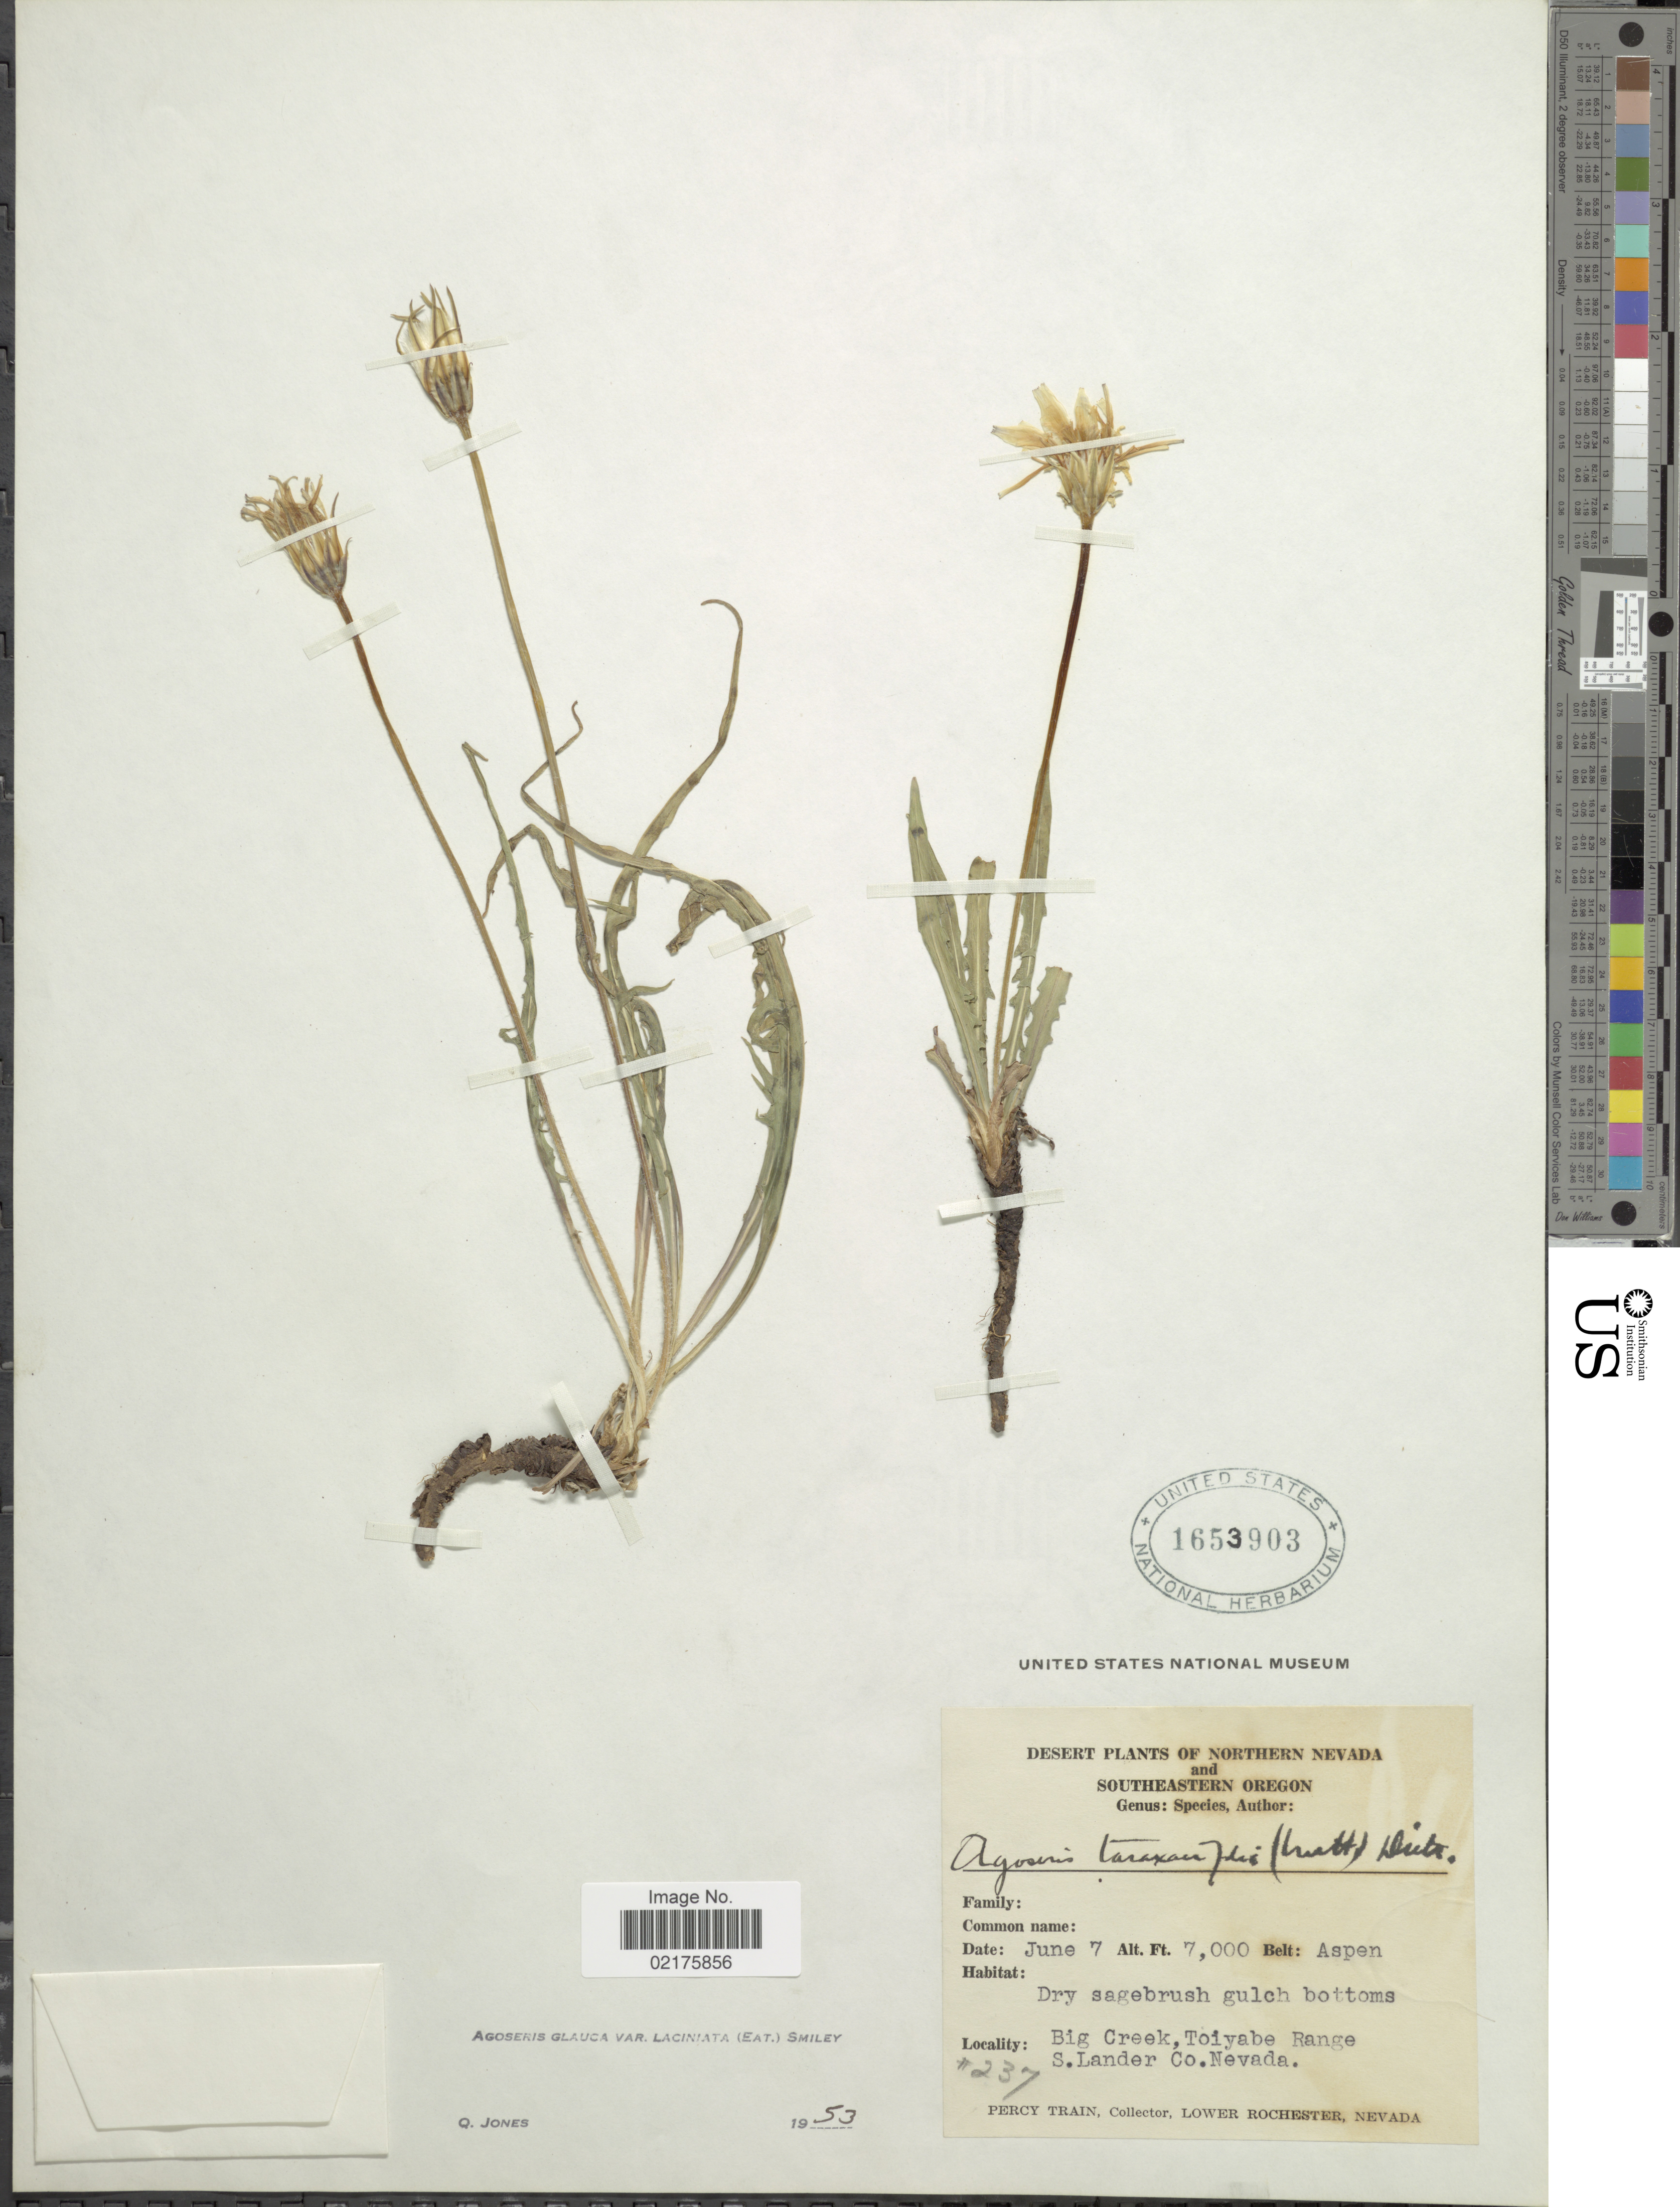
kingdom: Plantae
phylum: Tracheophyta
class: Magnoliopsida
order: Asterales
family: Asteraceae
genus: Agoseris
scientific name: Agoseris parviflora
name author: (Nutt.) D. Dietr.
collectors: P. Train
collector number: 237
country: United States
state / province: Nevada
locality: Northern Nevada, Big Creek, Toiyabe Range S. Lander Co.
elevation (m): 2134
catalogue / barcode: US 1653903